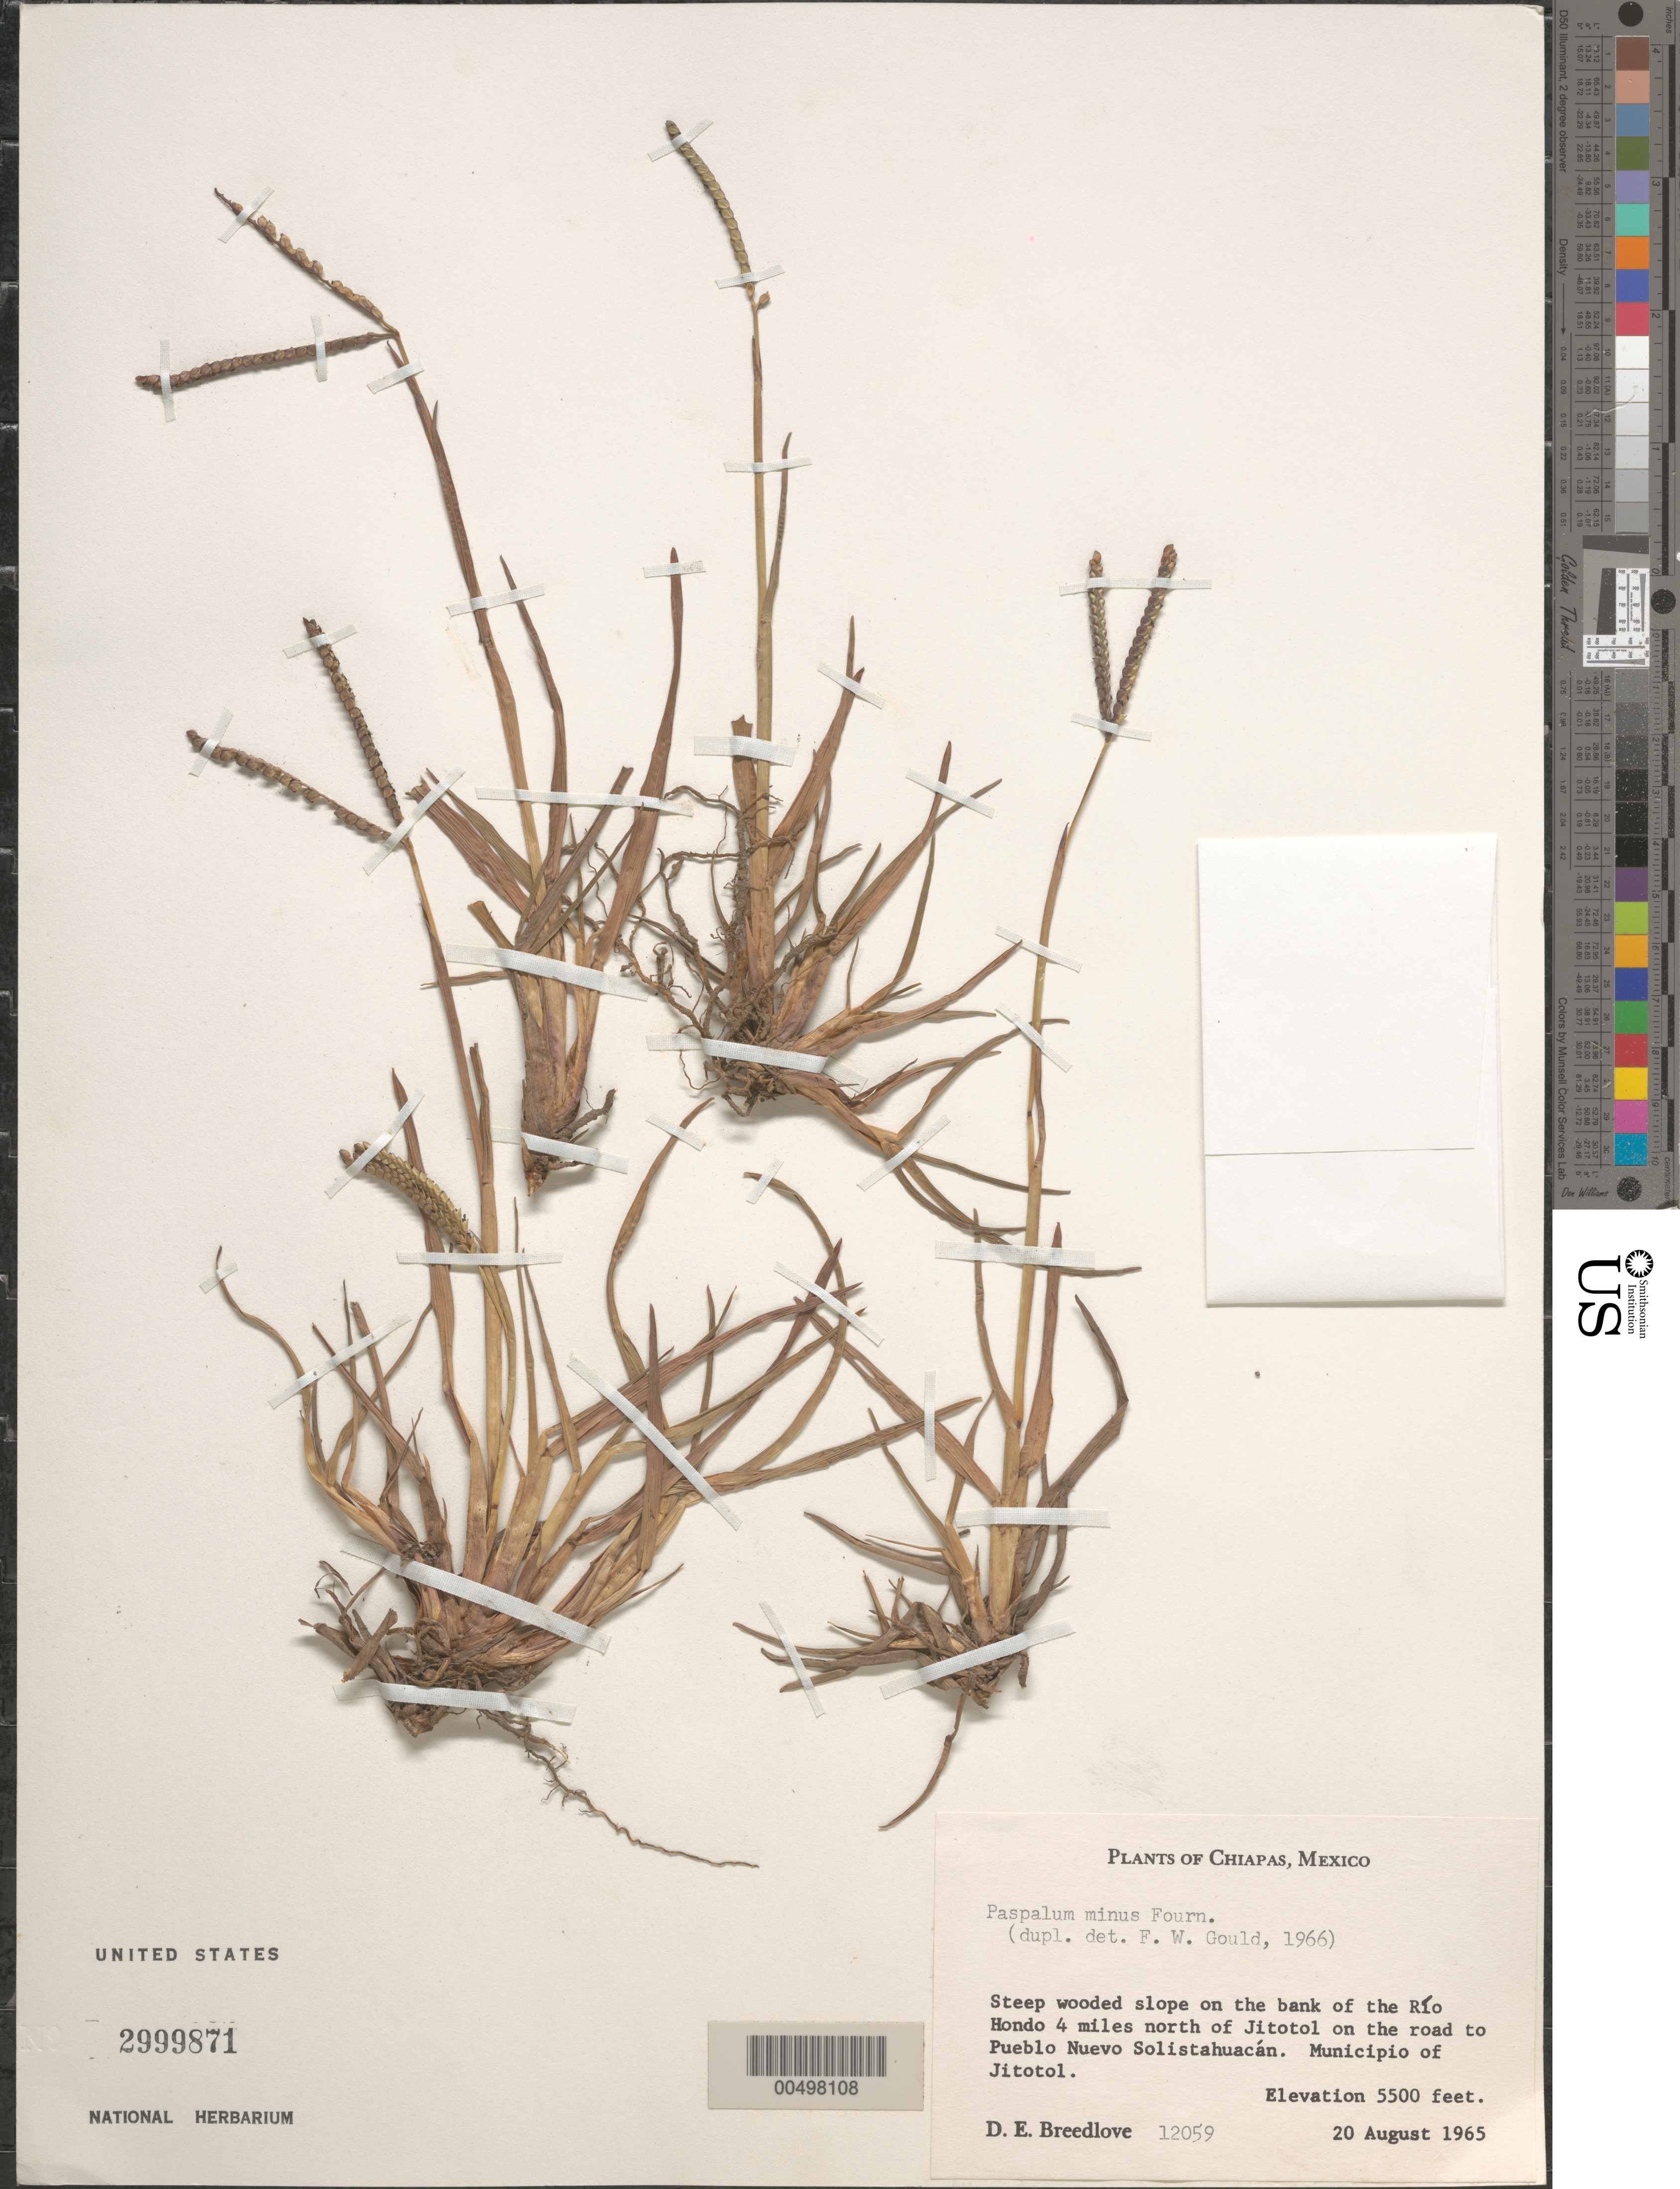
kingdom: Plantae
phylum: Tracheophyta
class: Liliopsida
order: Poales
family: Poaceae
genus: Paspalum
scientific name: Paspalum minus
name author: E. Fourn.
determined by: Gould, F. W.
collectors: D. E. Breedlove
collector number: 12059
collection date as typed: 20 Aug 1965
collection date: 1965-08-20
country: Mexico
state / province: Chiapas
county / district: Jitotol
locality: On the bank of the Río Hondo 4 mi N of Jitotol on the rd to Pueblo Nuevo Solistahuacán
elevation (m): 1676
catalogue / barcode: US 2999871